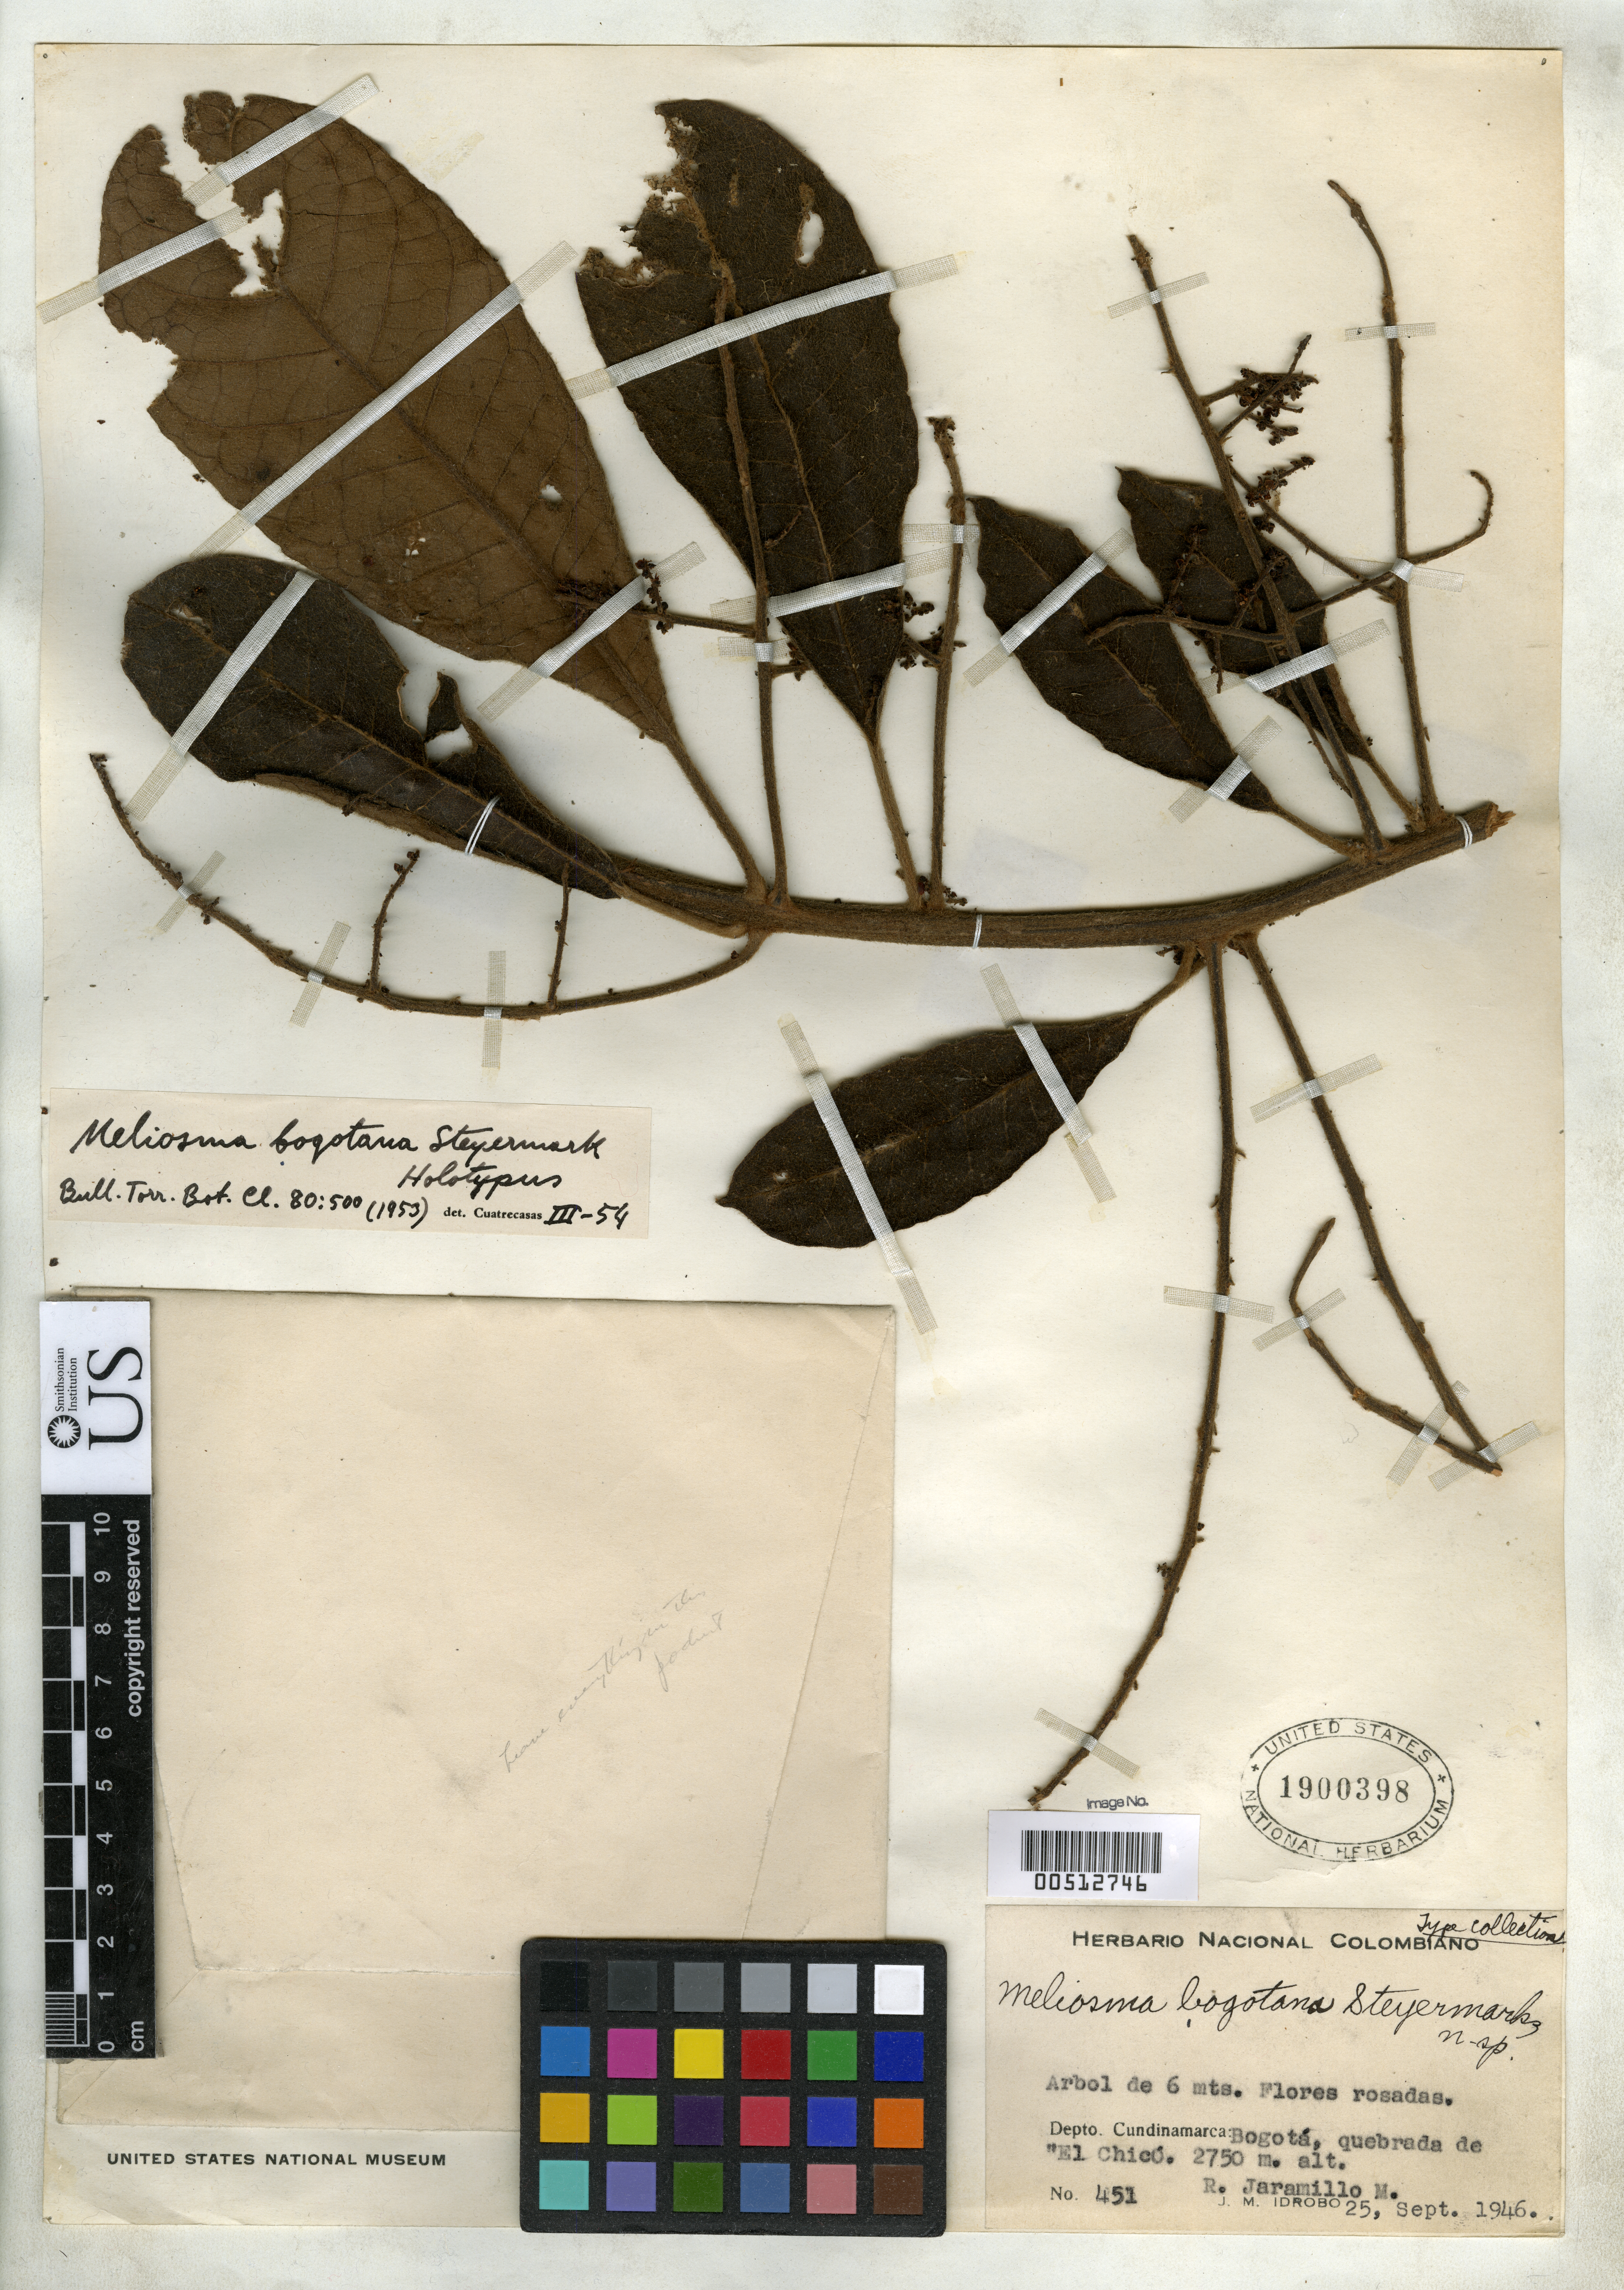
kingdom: Plantae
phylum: Tracheophyta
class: Magnoliopsida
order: Proteales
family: Sabiaceae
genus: Meliosma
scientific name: Meliosma bogotana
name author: Steyerm.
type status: Holotype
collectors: R. Jaramillo M. & J. M. Idrobo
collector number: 451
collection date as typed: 25 Sep 1946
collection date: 1946-09-25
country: Colombia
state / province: Cundinamarca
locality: Bogota, Quebrada de "El Chico".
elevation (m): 2750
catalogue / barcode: US 1900398